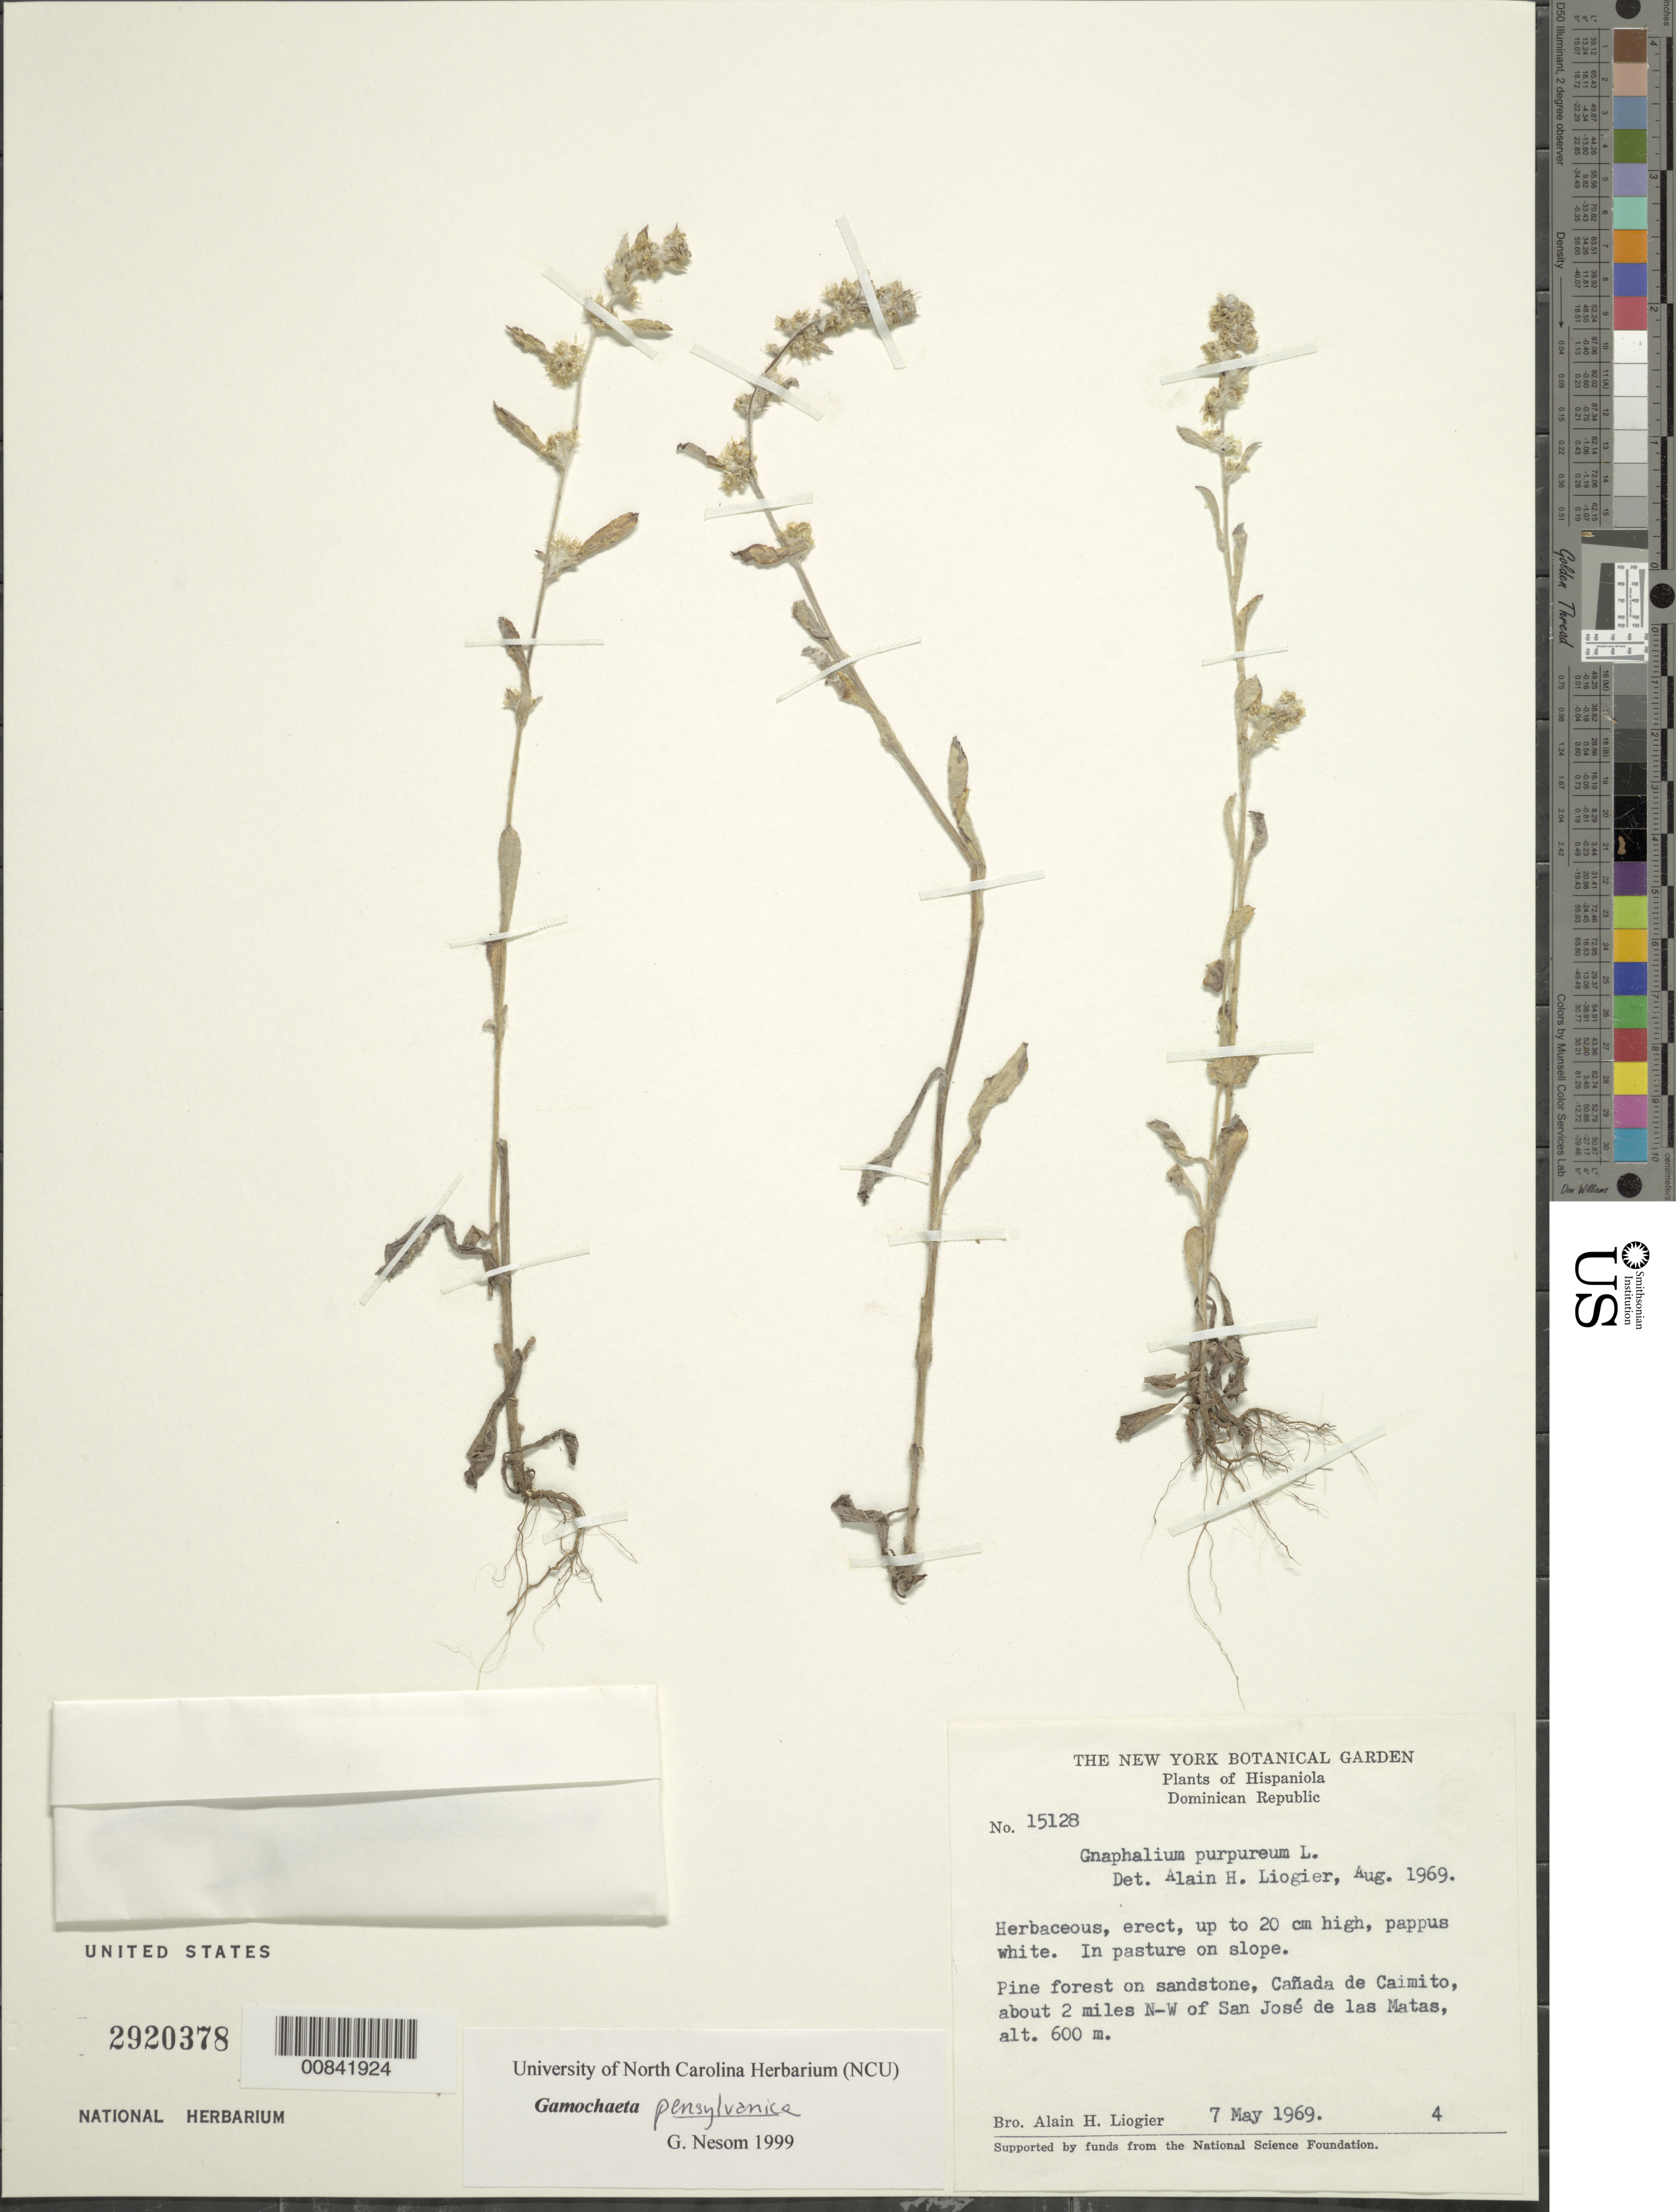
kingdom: Plantae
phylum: Tracheophyta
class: Magnoliopsida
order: Asterales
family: Asteraceae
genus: Gamochaeta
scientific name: Gamochaeta pensylvanica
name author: (Willd.) Cabrera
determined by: Nesom, Guy L.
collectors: A. H. Liogier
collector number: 15128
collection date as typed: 07 May 1969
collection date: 1969-05-07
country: Dominican Republic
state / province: Santiago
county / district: San José de las Matas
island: Hispaniola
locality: Cañada de Caimito, about 2 miles NW of San José de las Matas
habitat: On sandstone in pasture on slope, pine forest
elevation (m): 600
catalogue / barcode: US 2920378